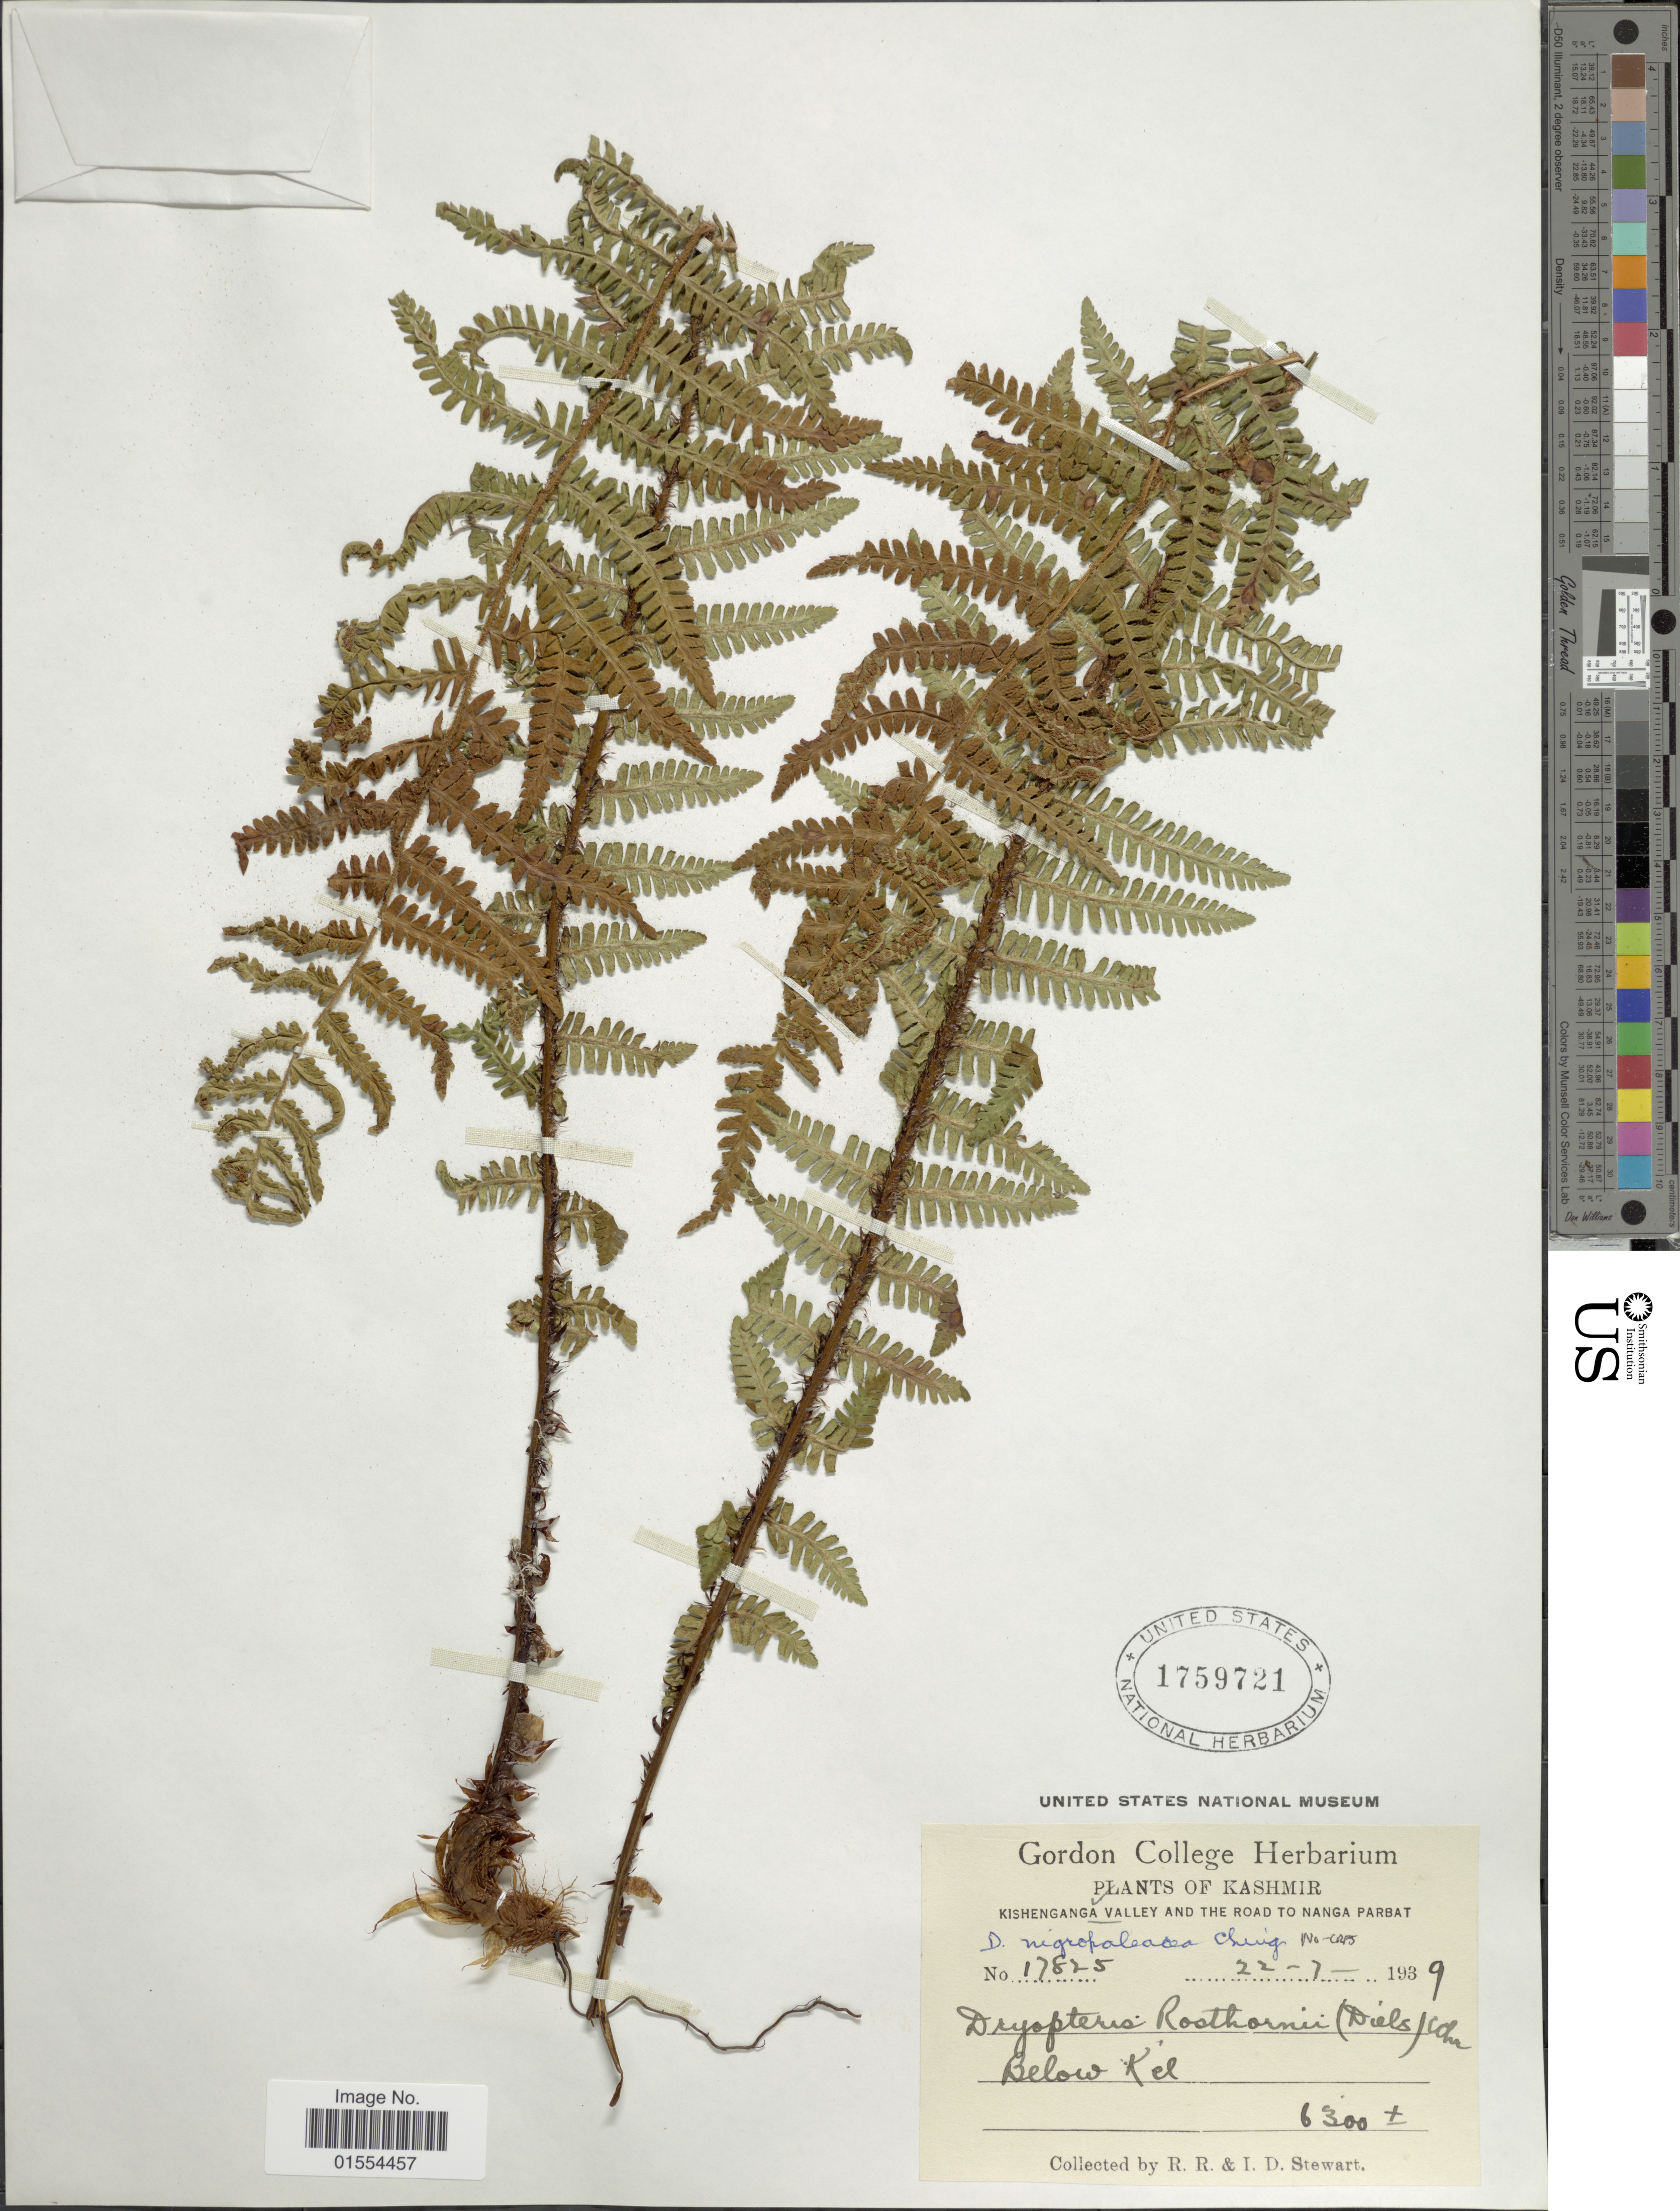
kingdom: Plantae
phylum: Tracheophyta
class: Polypodiopsida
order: Polypodiales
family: Dryopteridaceae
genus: Dryopteris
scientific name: Dryopteris nigropaleacea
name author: (Fraser-Jenk.) Fraser-Jenk.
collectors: R. R. Stewart & I. Stewart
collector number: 17825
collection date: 1939-07-22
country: India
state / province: Jammu and Kashmir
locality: Kashmir. Kishenganga Valley and the road to Nanga Parbat. Below Kel.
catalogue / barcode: US 1759721